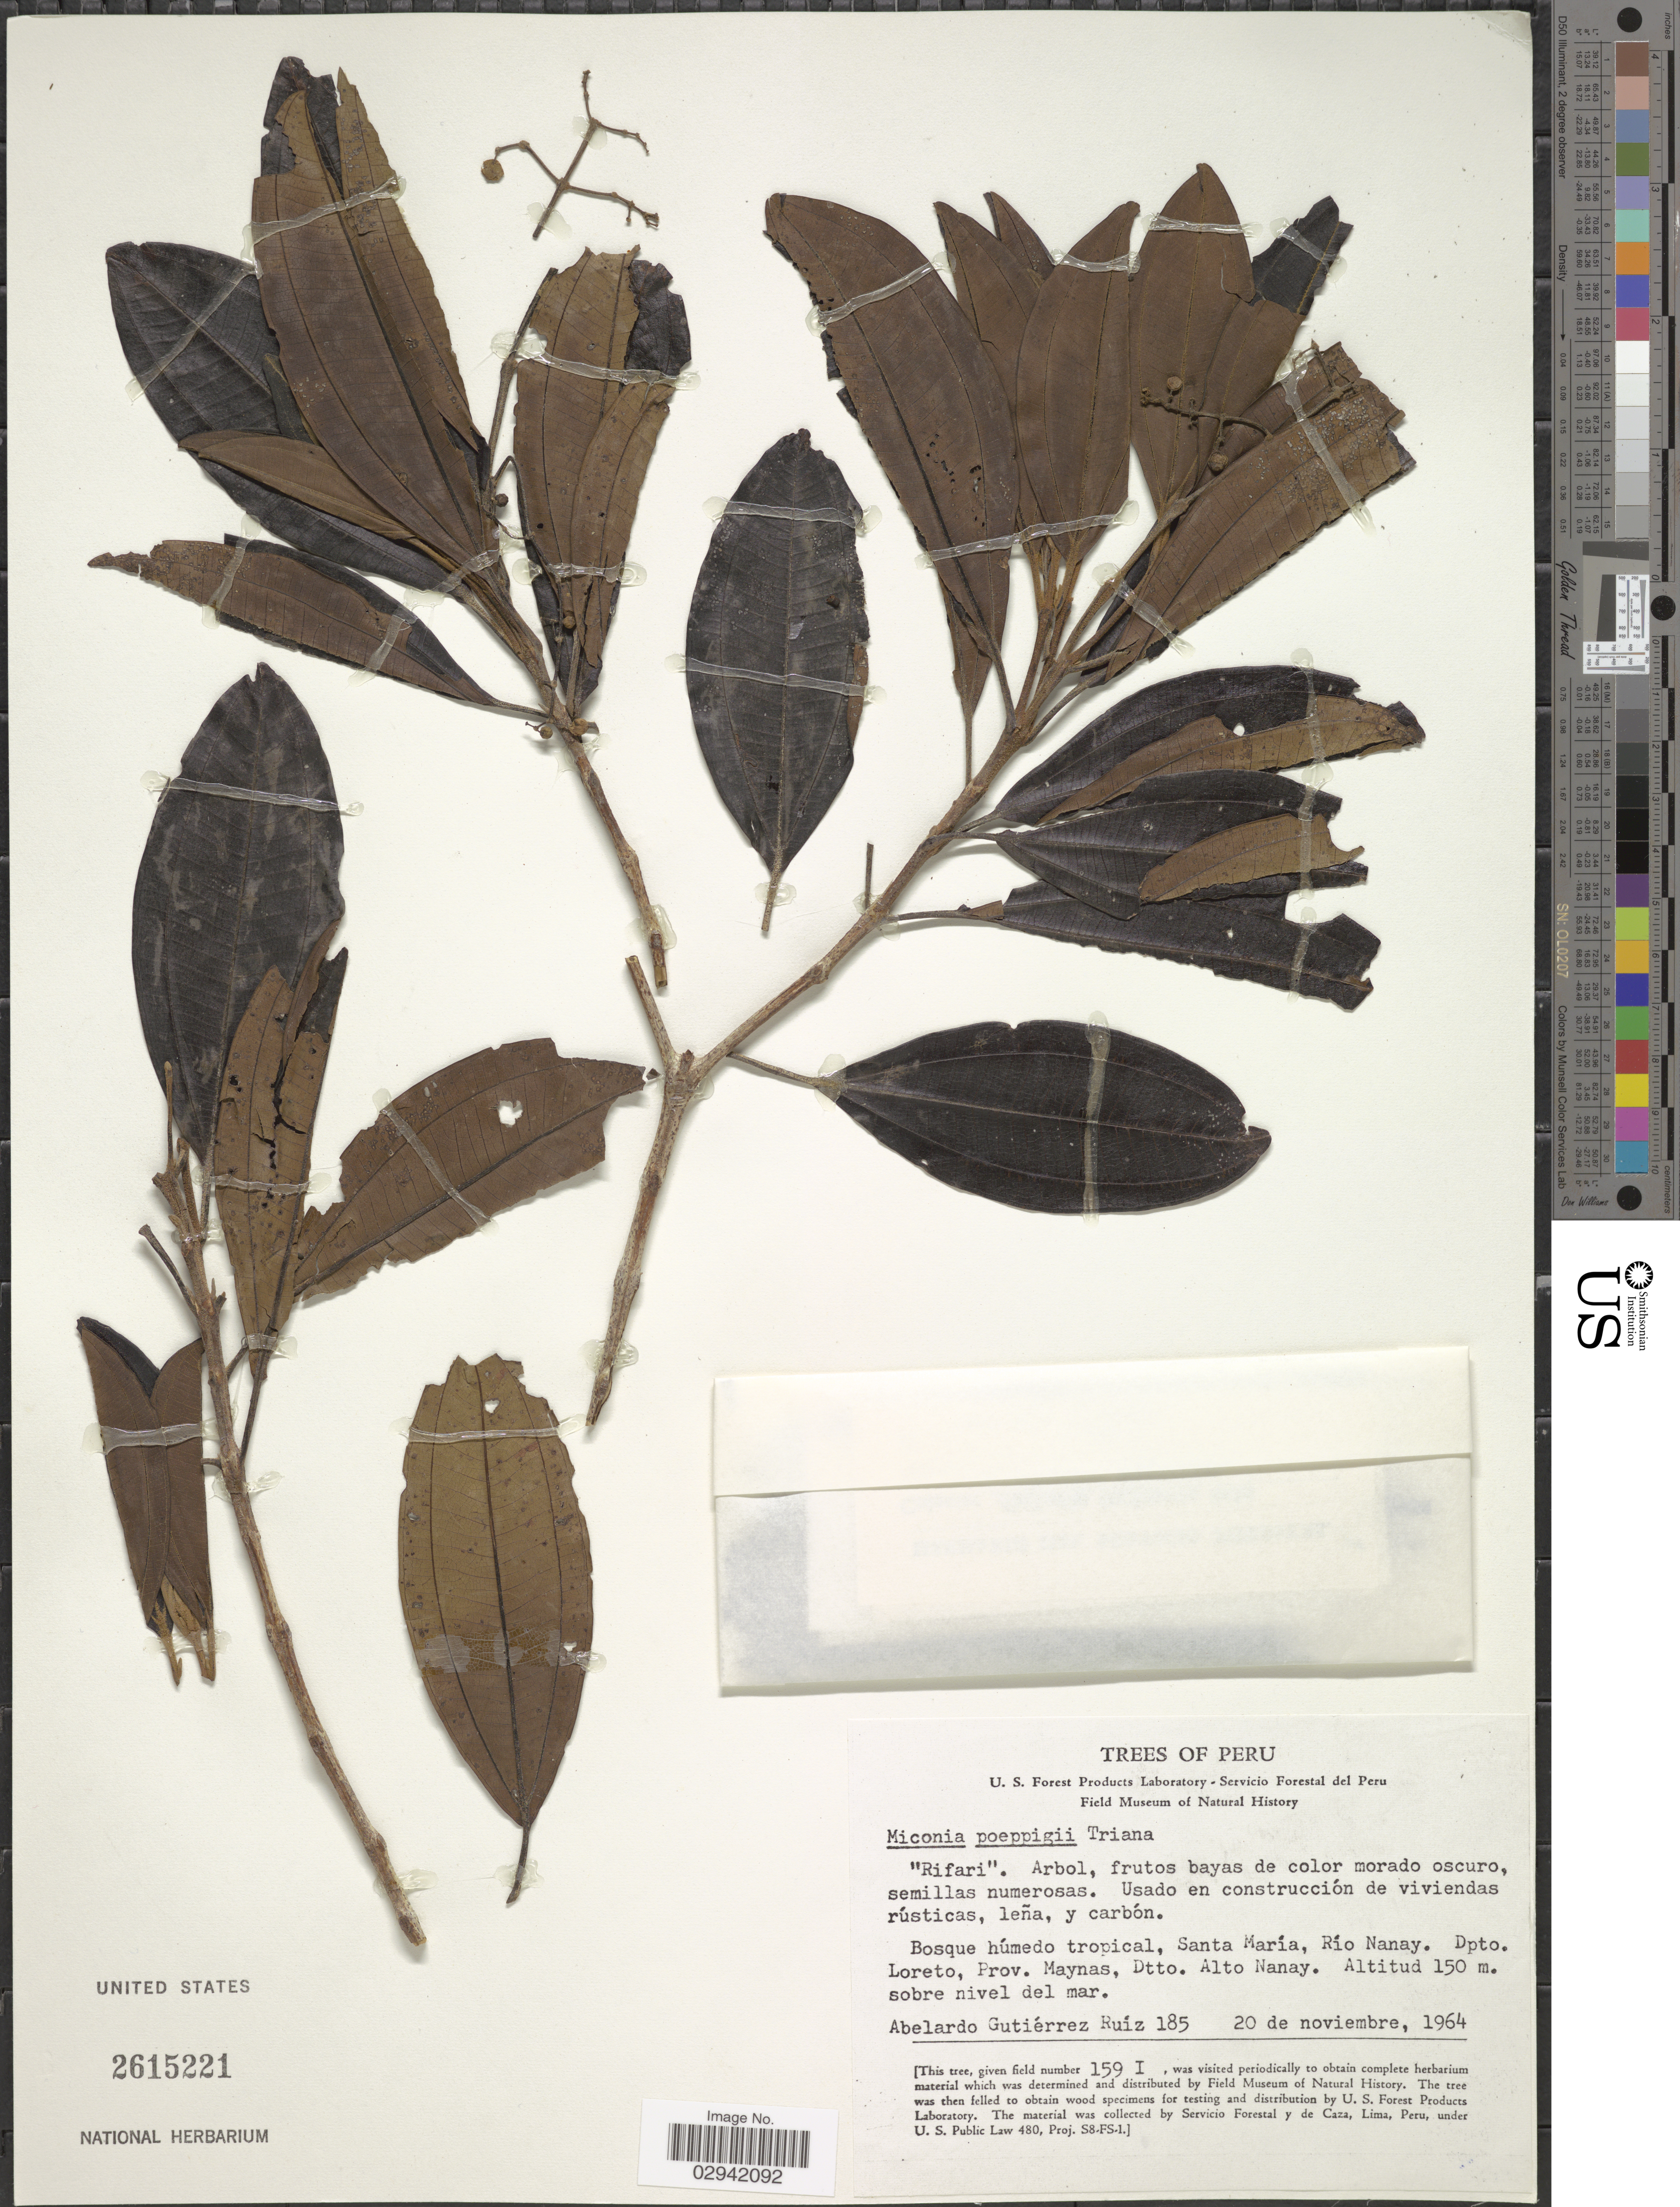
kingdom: Plantae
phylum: Tracheophyta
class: Magnoliopsida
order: Myrtales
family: Melastomataceae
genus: Miconia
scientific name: Miconia poeppigii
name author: Triana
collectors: A. Gutiérrez Ruíz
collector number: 185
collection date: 1964-11-20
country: Peru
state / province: Loreto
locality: Santa María, Río Nanay. Dpto. Loreto, Prov. Maynas, Dtto. Alto Nanay.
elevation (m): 150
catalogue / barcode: US 2615221